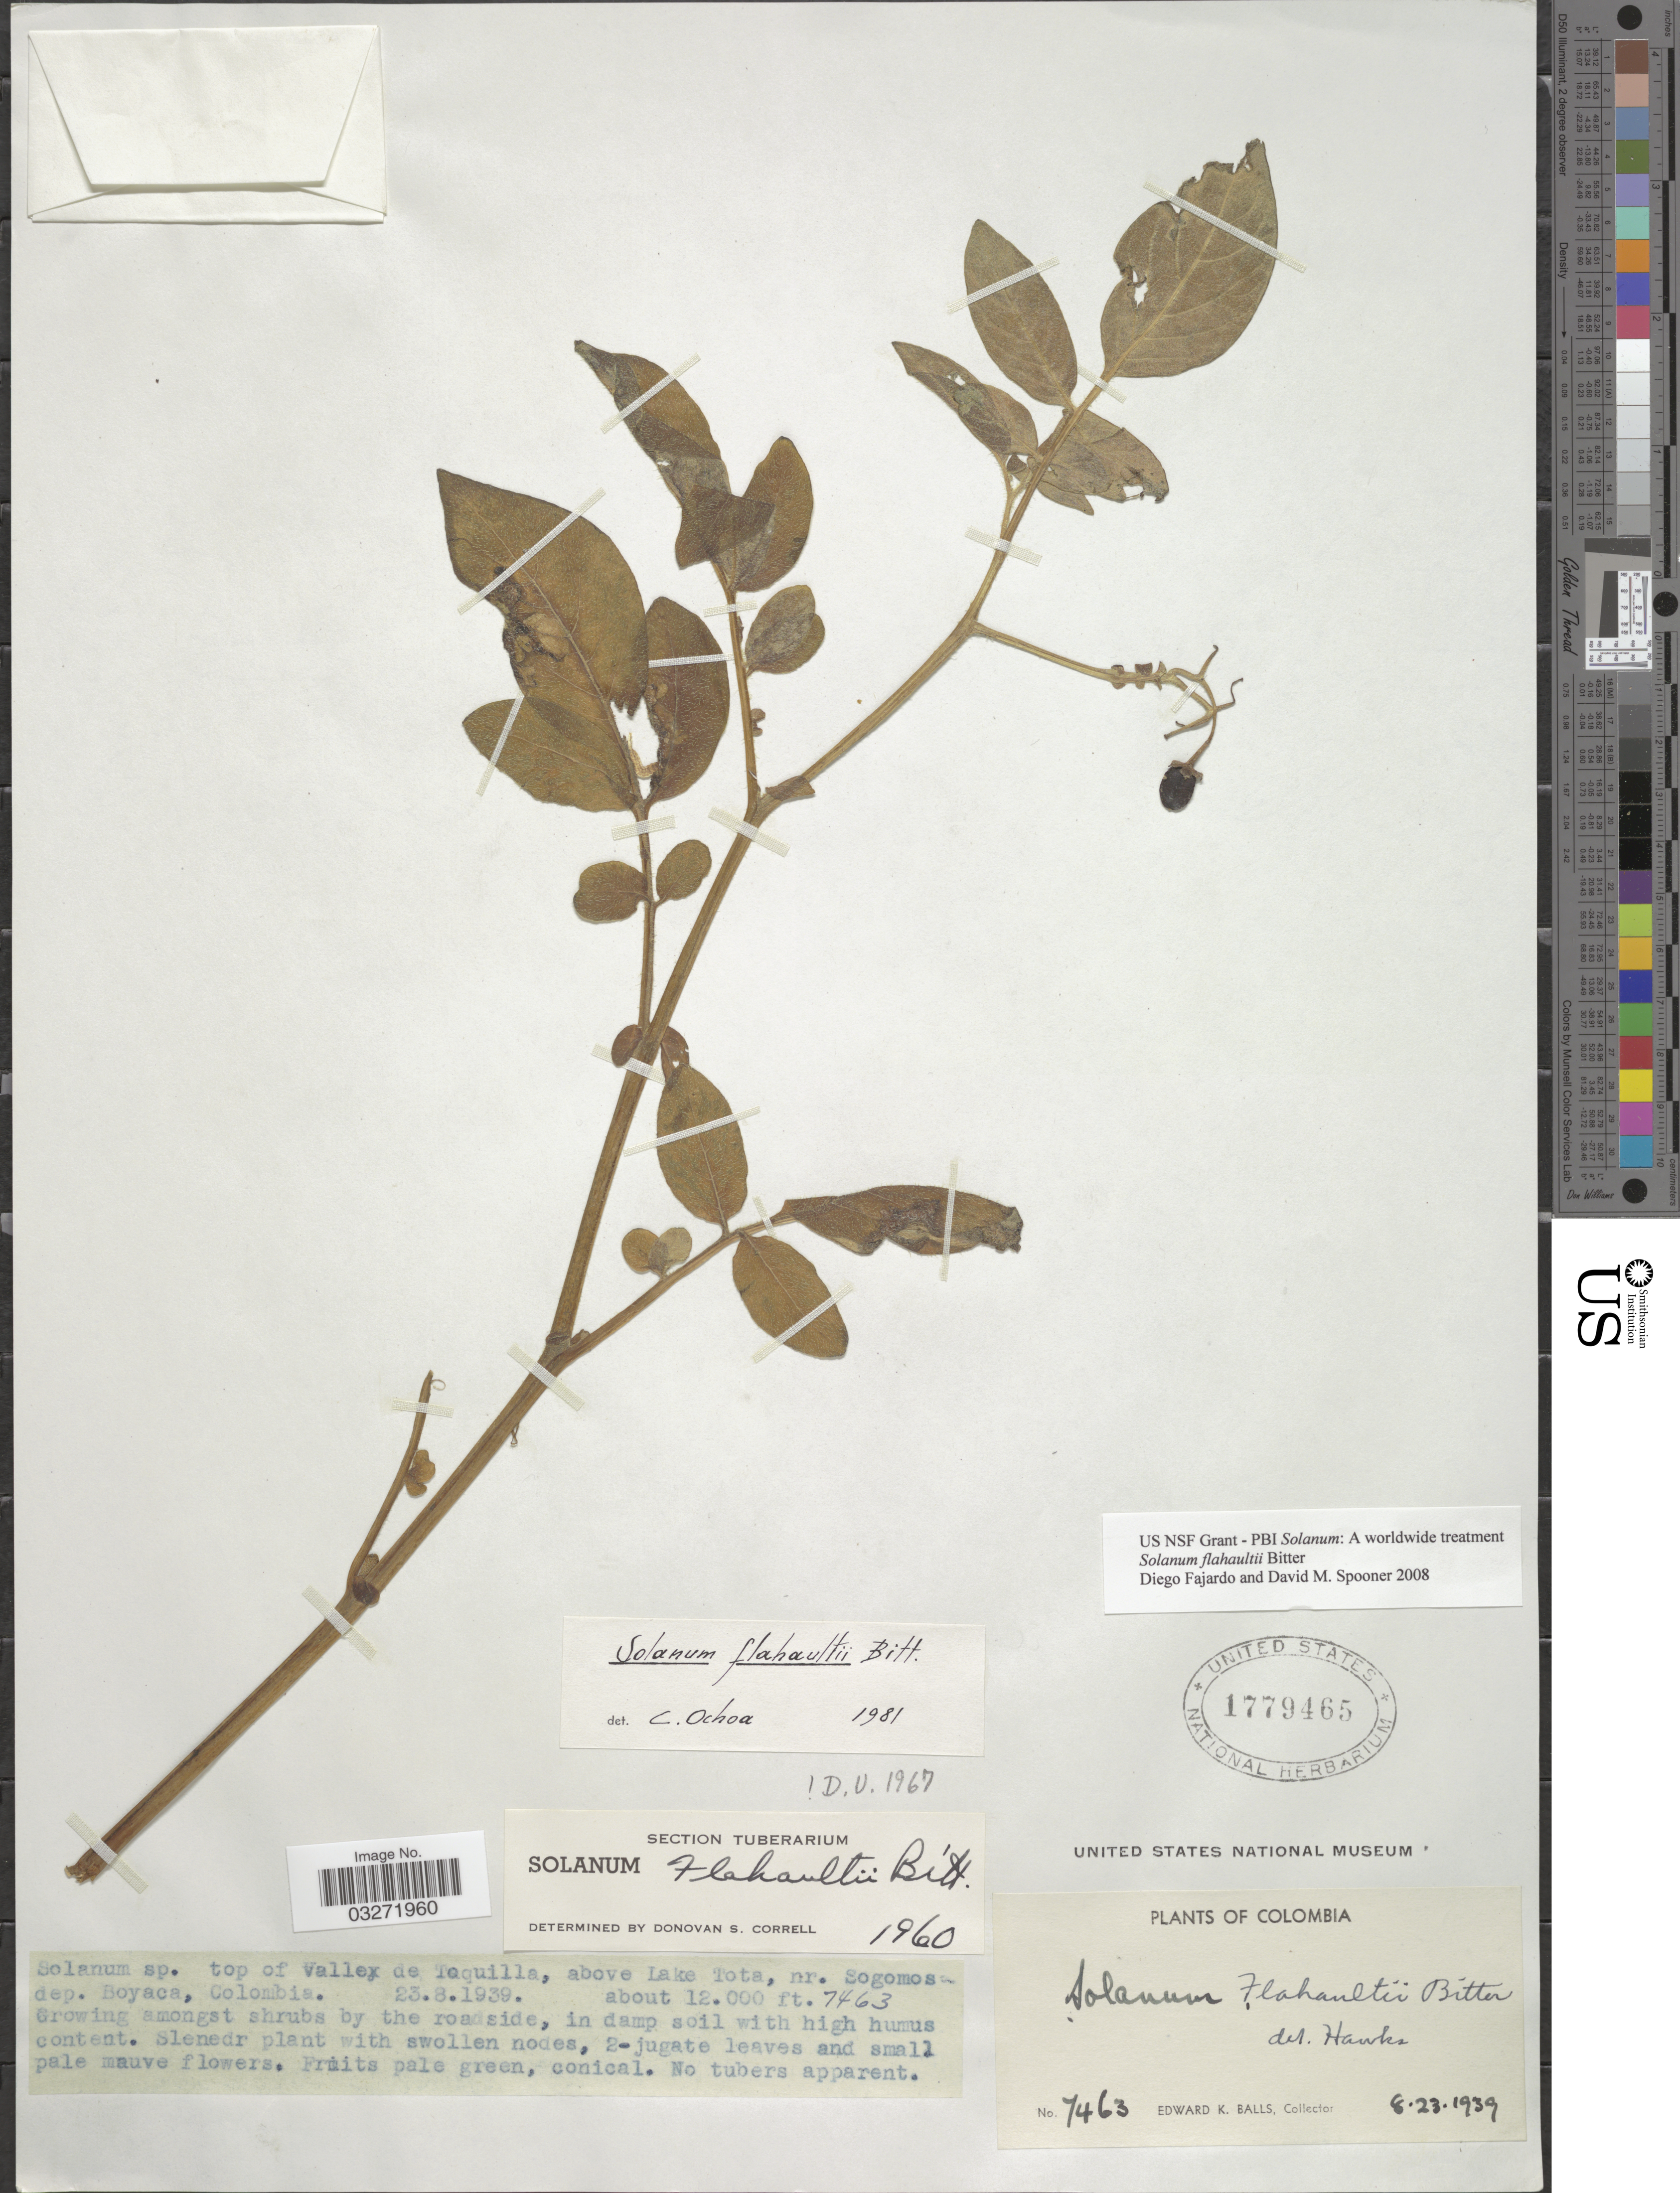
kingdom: Plantae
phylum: Tracheophyta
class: Magnoliopsida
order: Solanales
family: Solanaceae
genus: Solanum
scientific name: Solanum flahaultii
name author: Bitter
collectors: E. K. Balls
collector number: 7463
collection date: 1939-08-23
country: Colombia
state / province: Boyacá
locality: Top of Valley de Toquilla, above Lake Tota, nr. Sogomos-dep. Boyaca.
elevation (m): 3658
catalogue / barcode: US 1779465